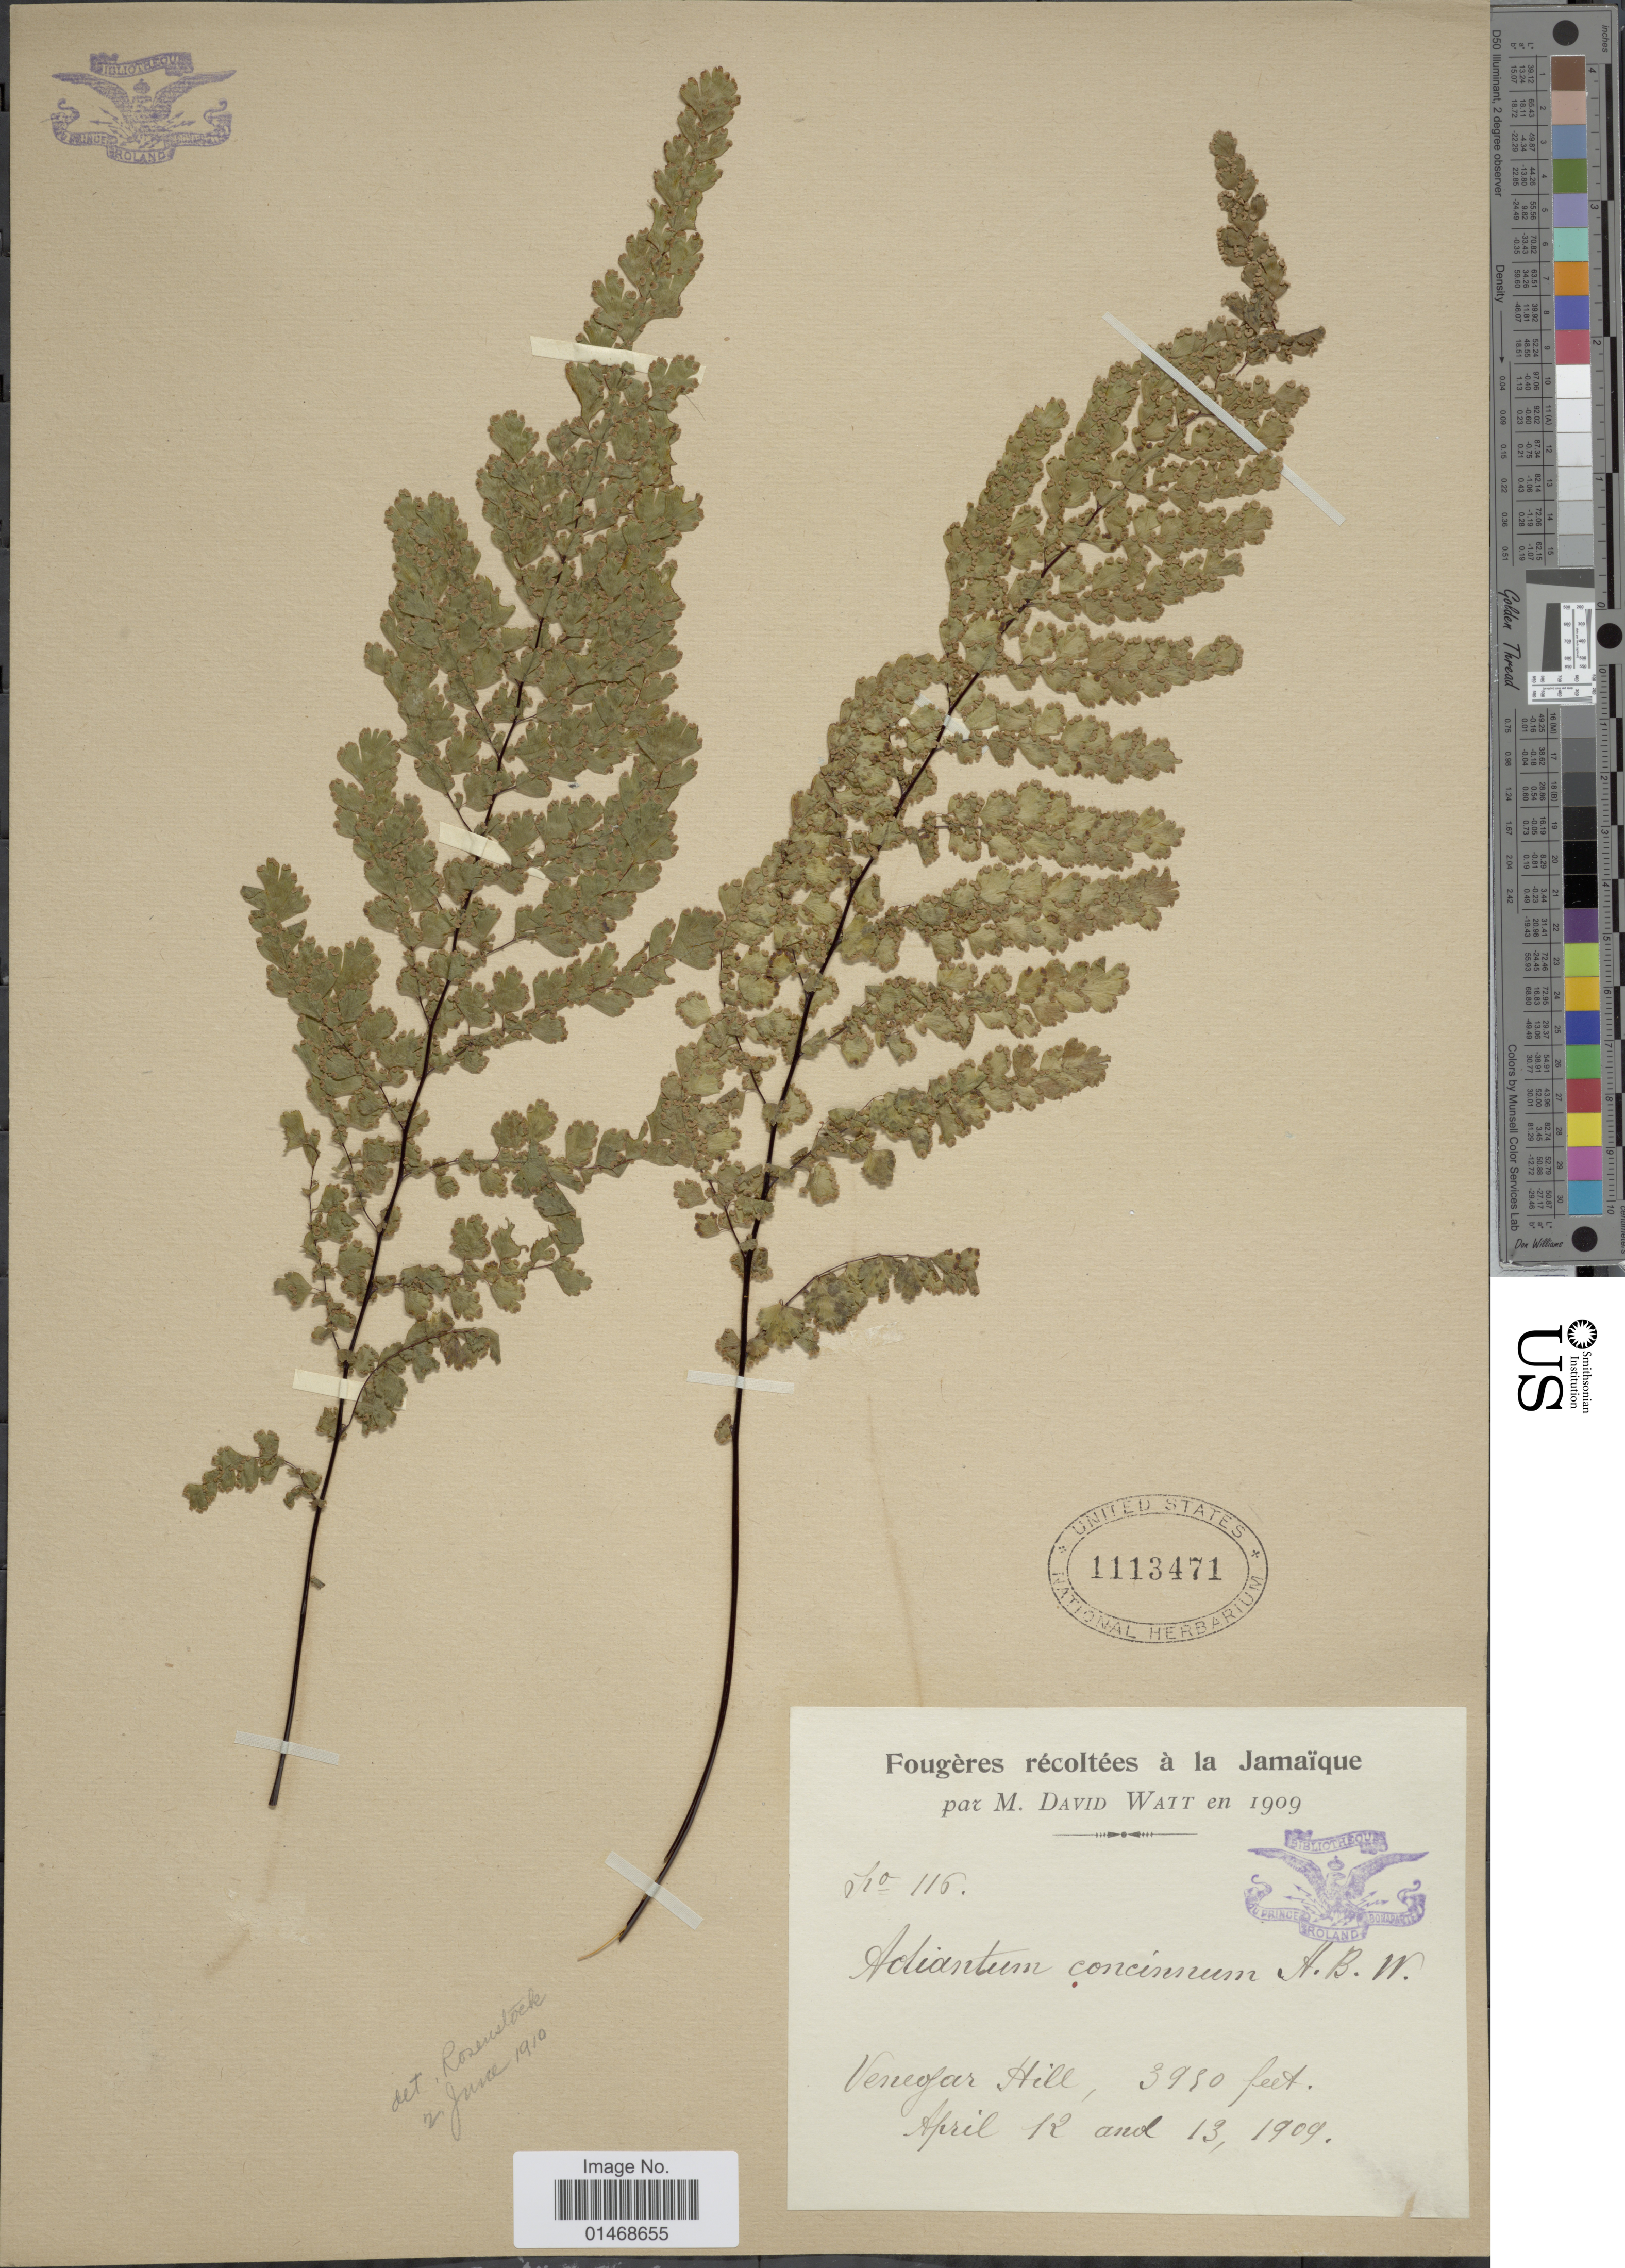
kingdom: Plantae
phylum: Tracheophyta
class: Polypodiopsida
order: Polypodiales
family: Pteridaceae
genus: Adiantum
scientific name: Adiantum concinnum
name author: Humb. & Bonpl. ex Willd.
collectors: M. Watt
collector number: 116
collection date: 1909-04-12/1909-04-13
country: Jamaica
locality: Venegar Hill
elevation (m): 1204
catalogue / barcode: US 1113471